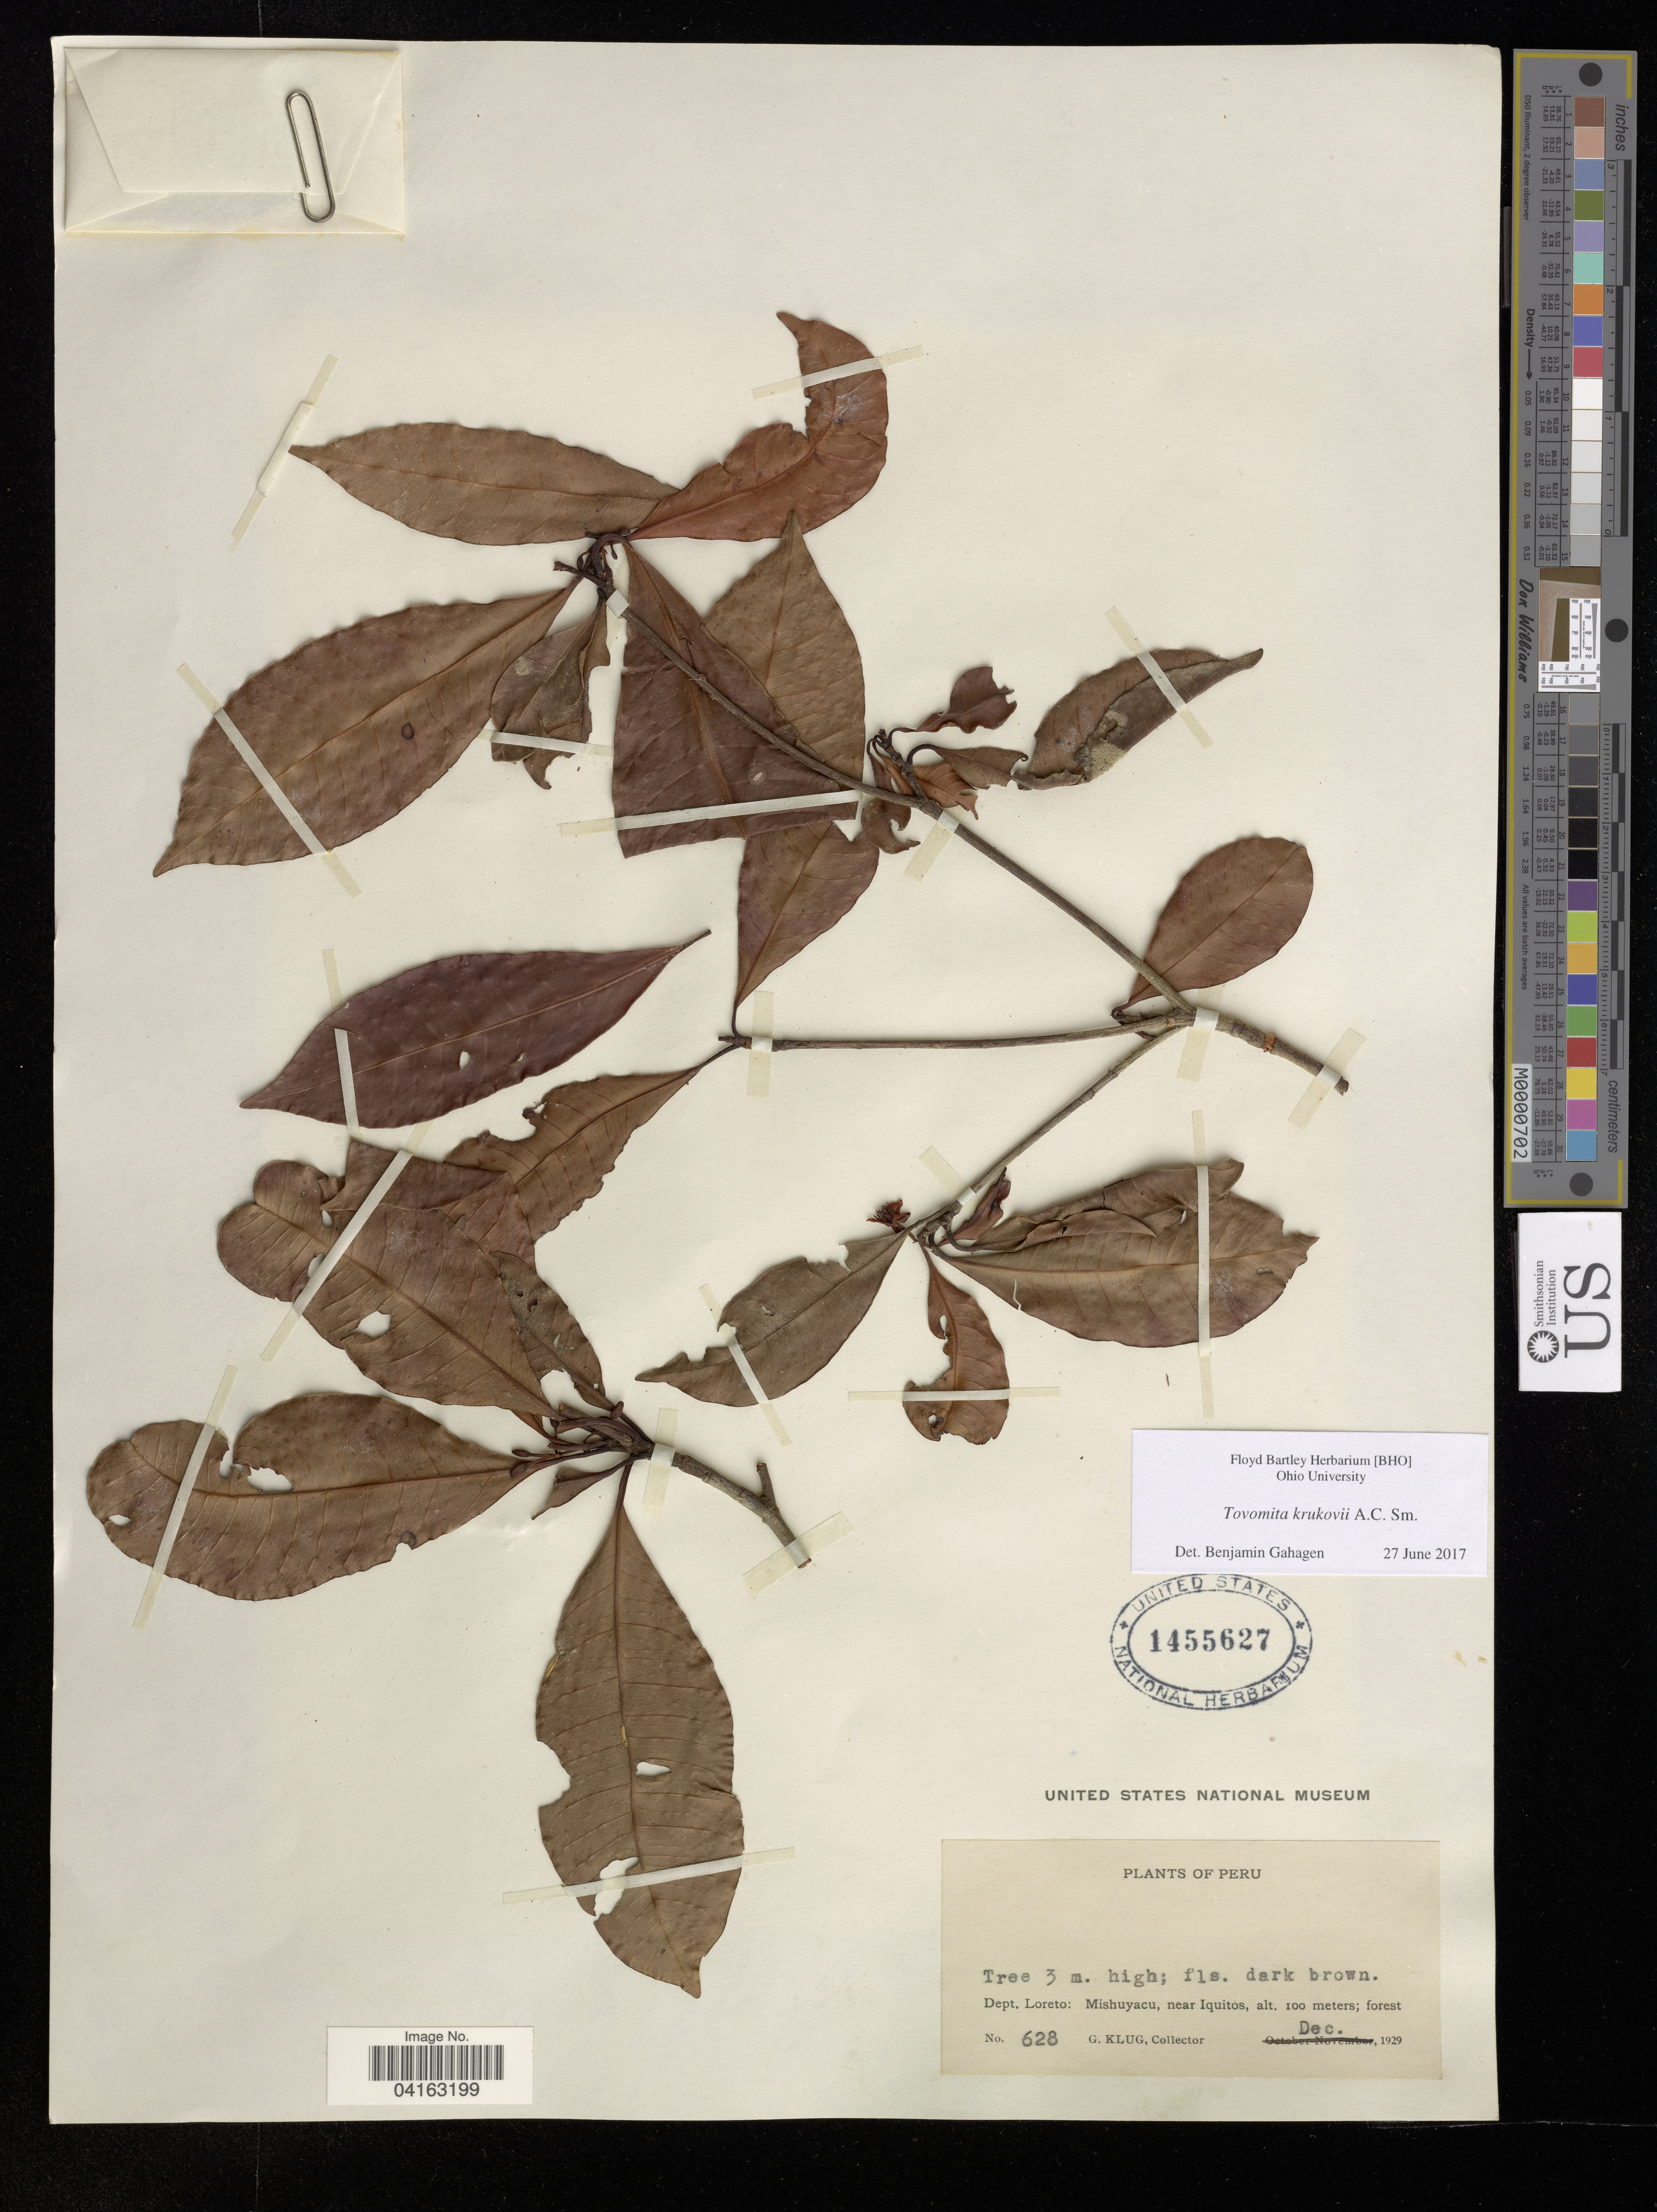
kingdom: Plantae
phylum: Tracheophyta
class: Magnoliopsida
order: Malpighiales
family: Clusiaceae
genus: Tovomita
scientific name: Tovomita krukovii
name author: A.C. Sm.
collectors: G. Klug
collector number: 628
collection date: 1929-12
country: Peru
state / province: Loreto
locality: Dept. Loreto: Mishuyacu, near Iquitos.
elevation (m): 100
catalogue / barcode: US 1455627